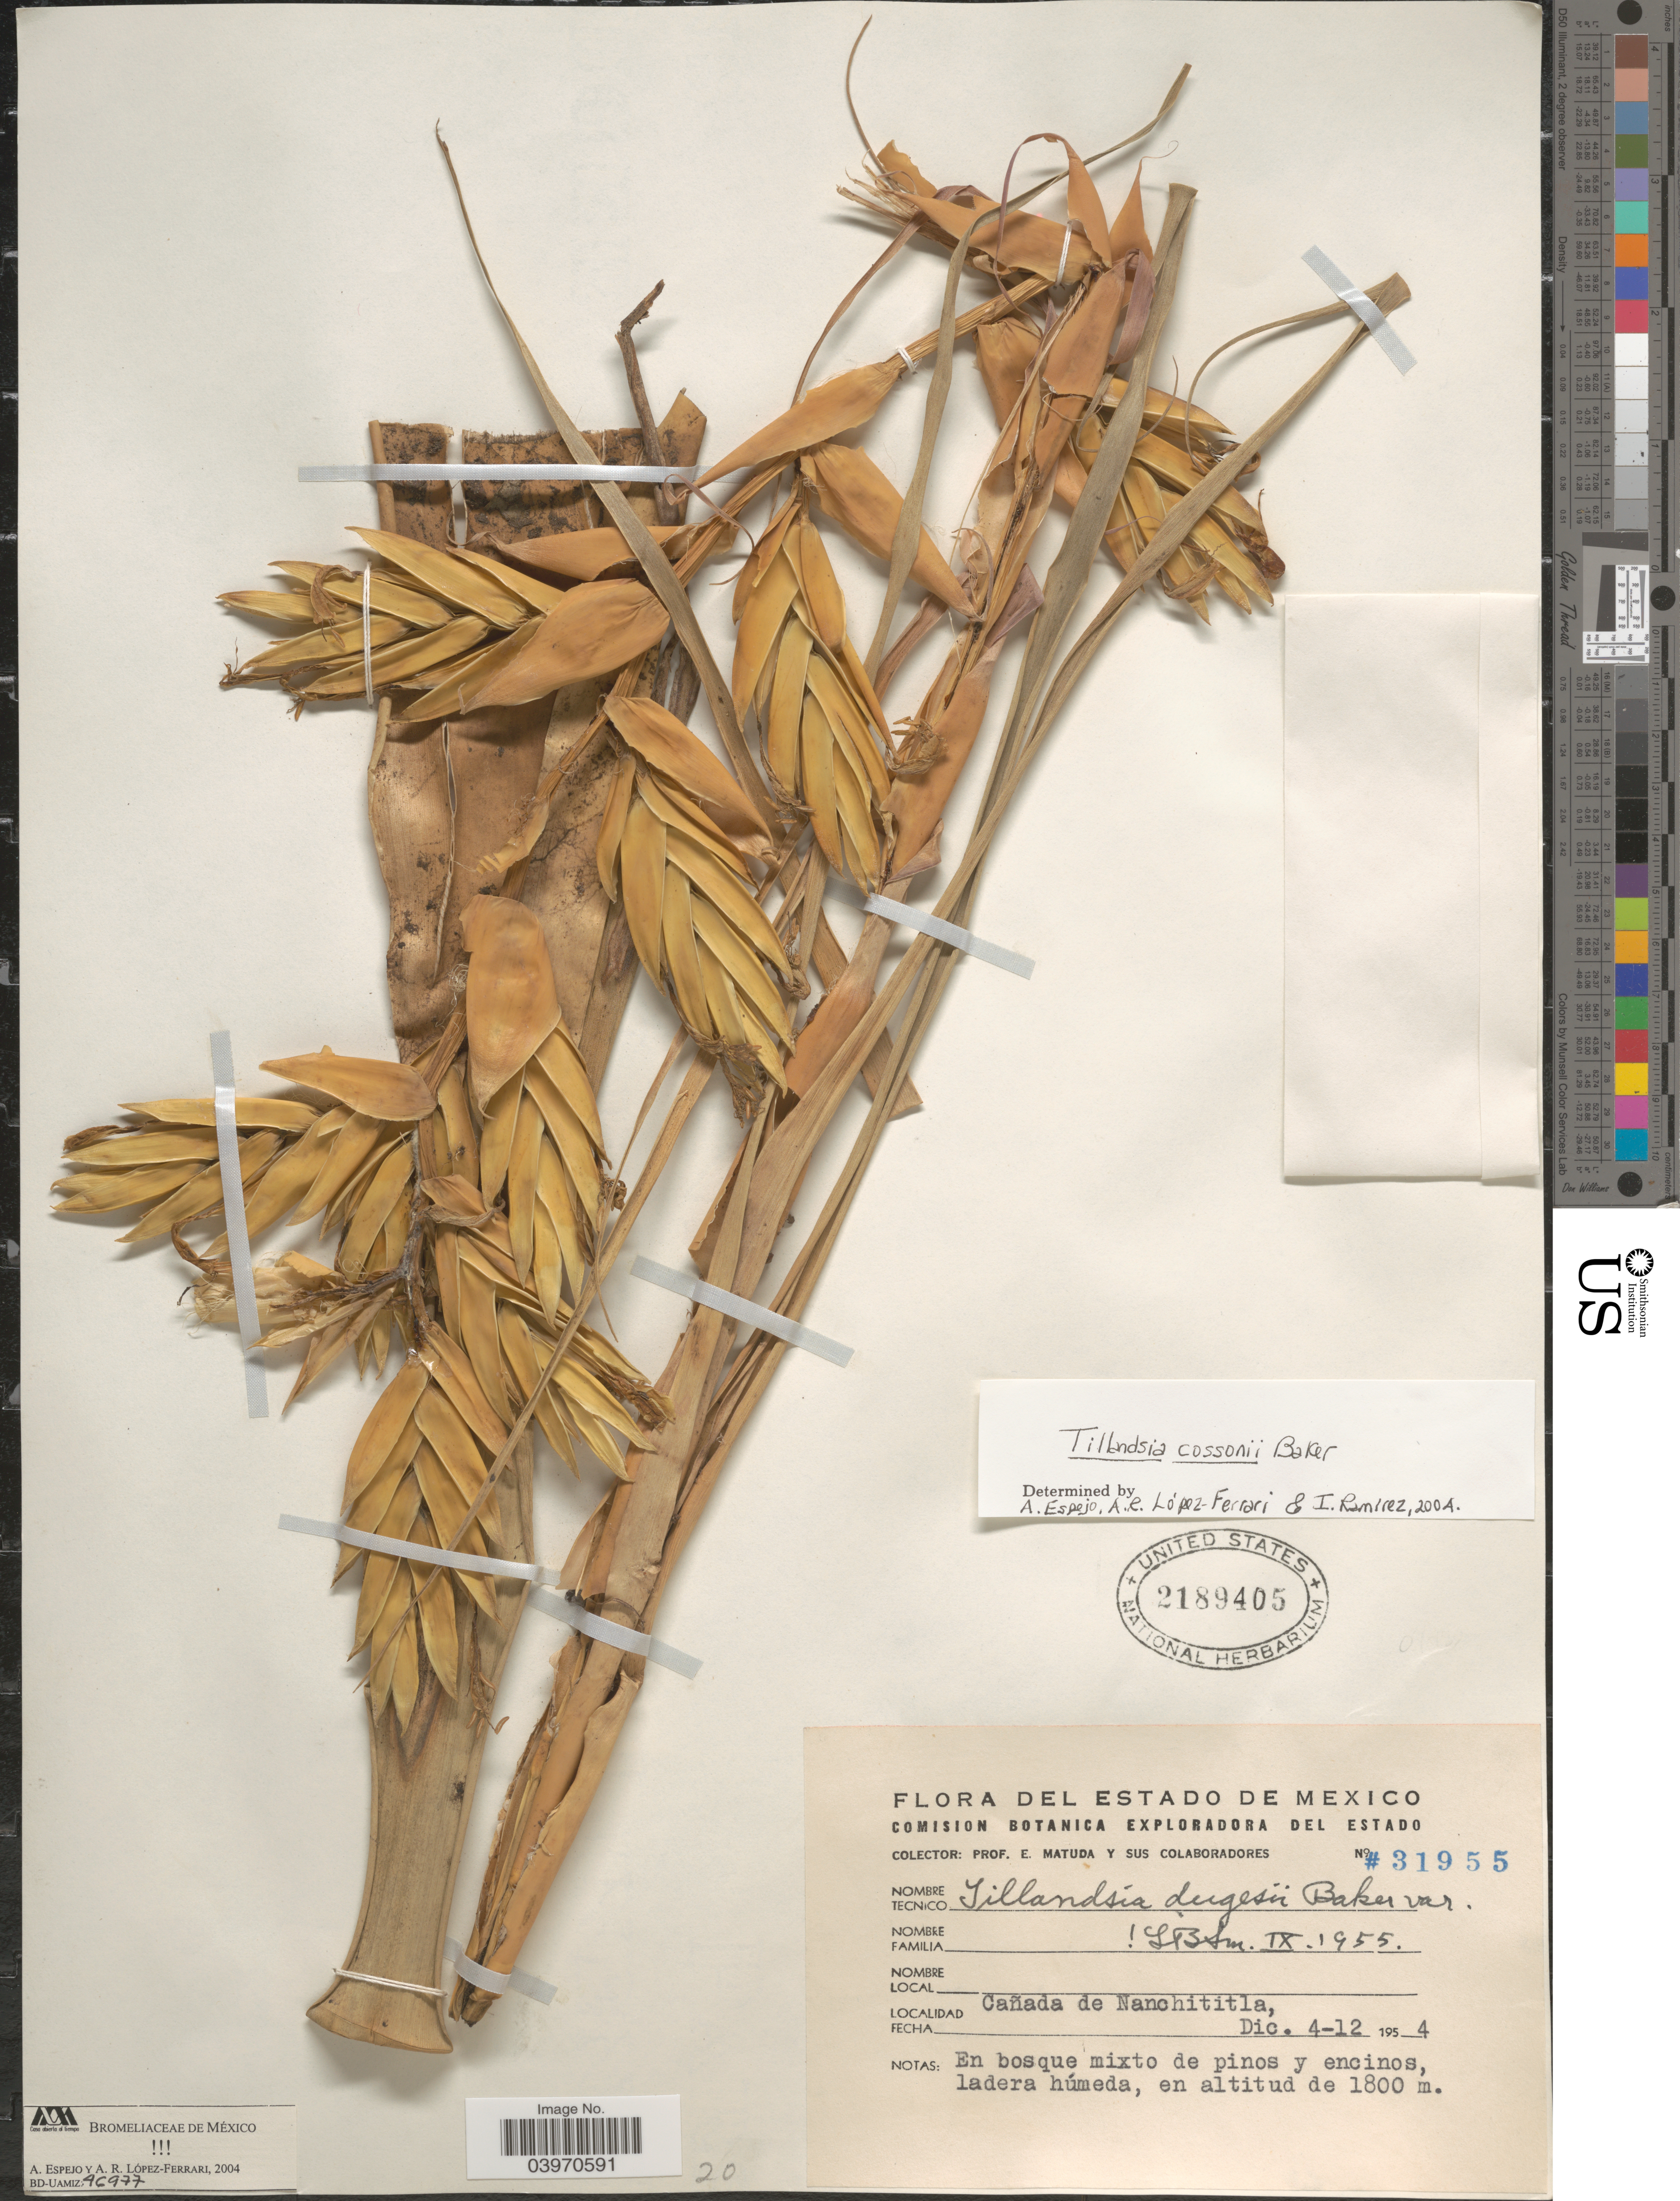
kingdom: Plantae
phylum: Tracheophyta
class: Liliopsida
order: Poales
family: Bromeliaceae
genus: Tillandsia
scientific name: Tillandsia cossonii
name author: Baker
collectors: E. Matuda & Sus Colaboradores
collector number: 31955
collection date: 1954-12-04/1954-12-12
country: Mexico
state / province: México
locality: Cañada de Nanchititla.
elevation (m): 1800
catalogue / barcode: US 2189405